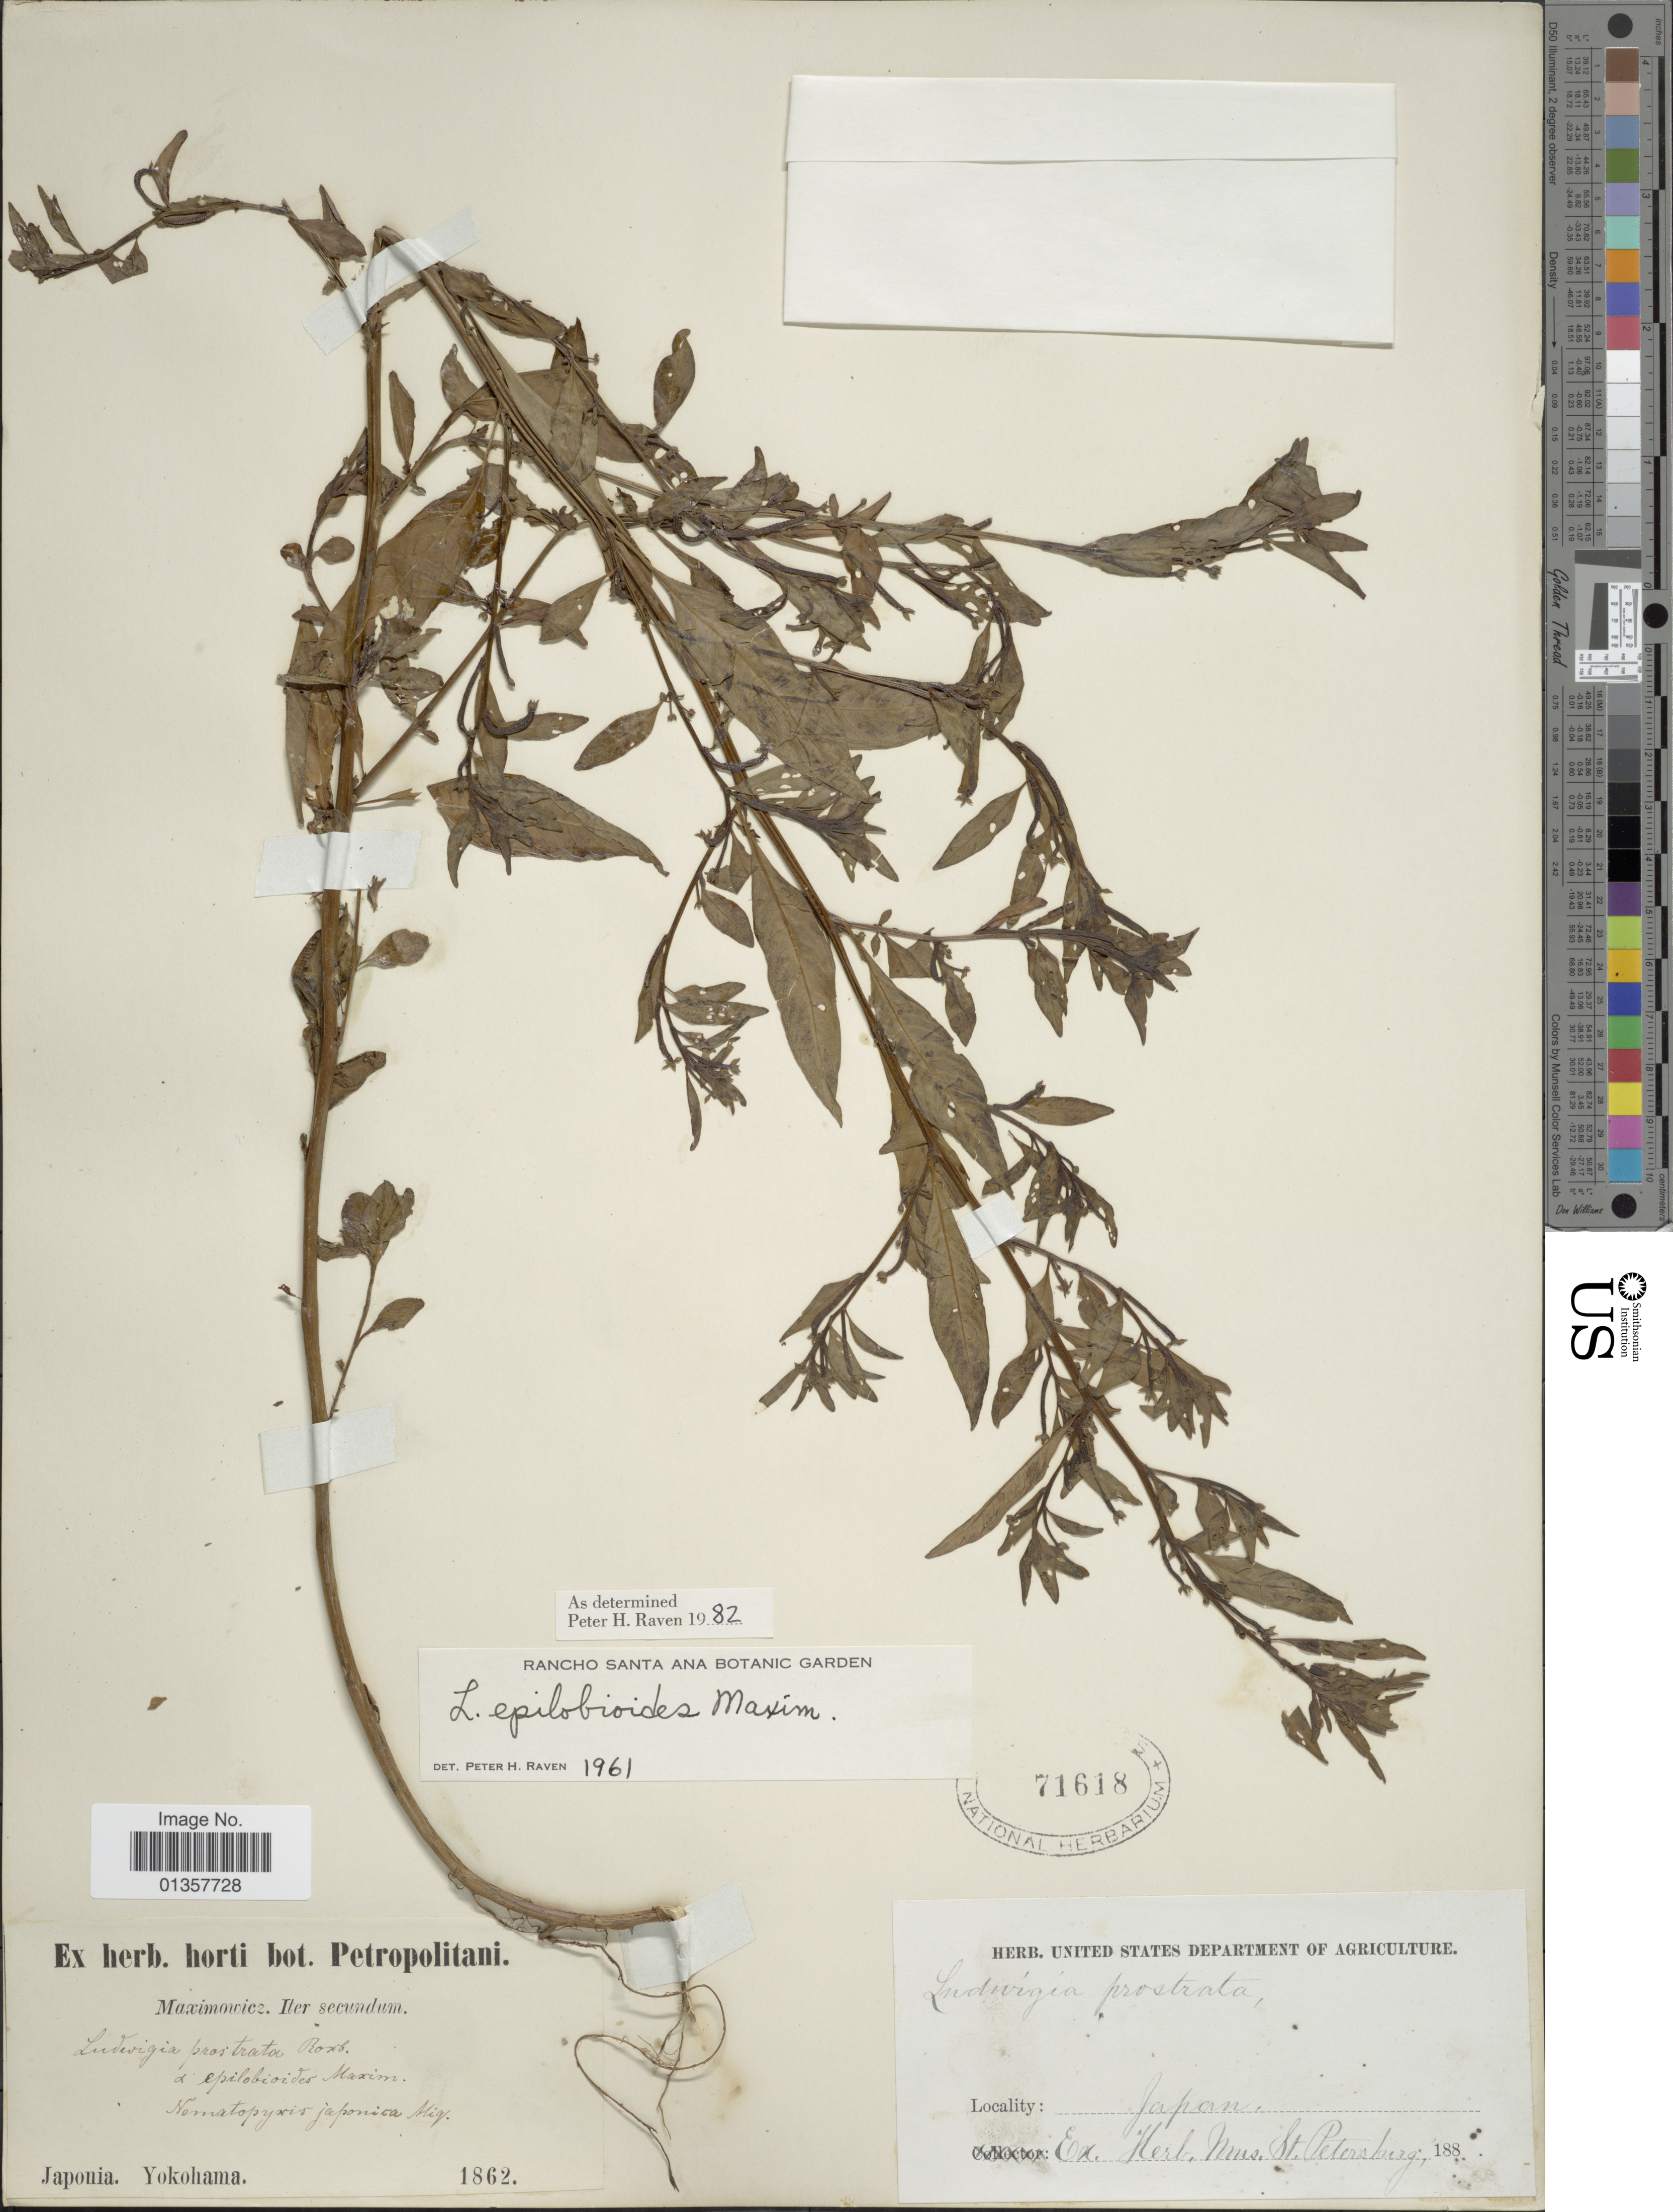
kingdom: Plantae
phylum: Tracheophyta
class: Magnoliopsida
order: Myrtales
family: Onagraceae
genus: Ludwigia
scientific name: Ludwigia epilobioides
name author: Maxim.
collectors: Maximowicz, --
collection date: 1862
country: Japan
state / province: Kanagawa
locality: Yokohama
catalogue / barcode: US 71618